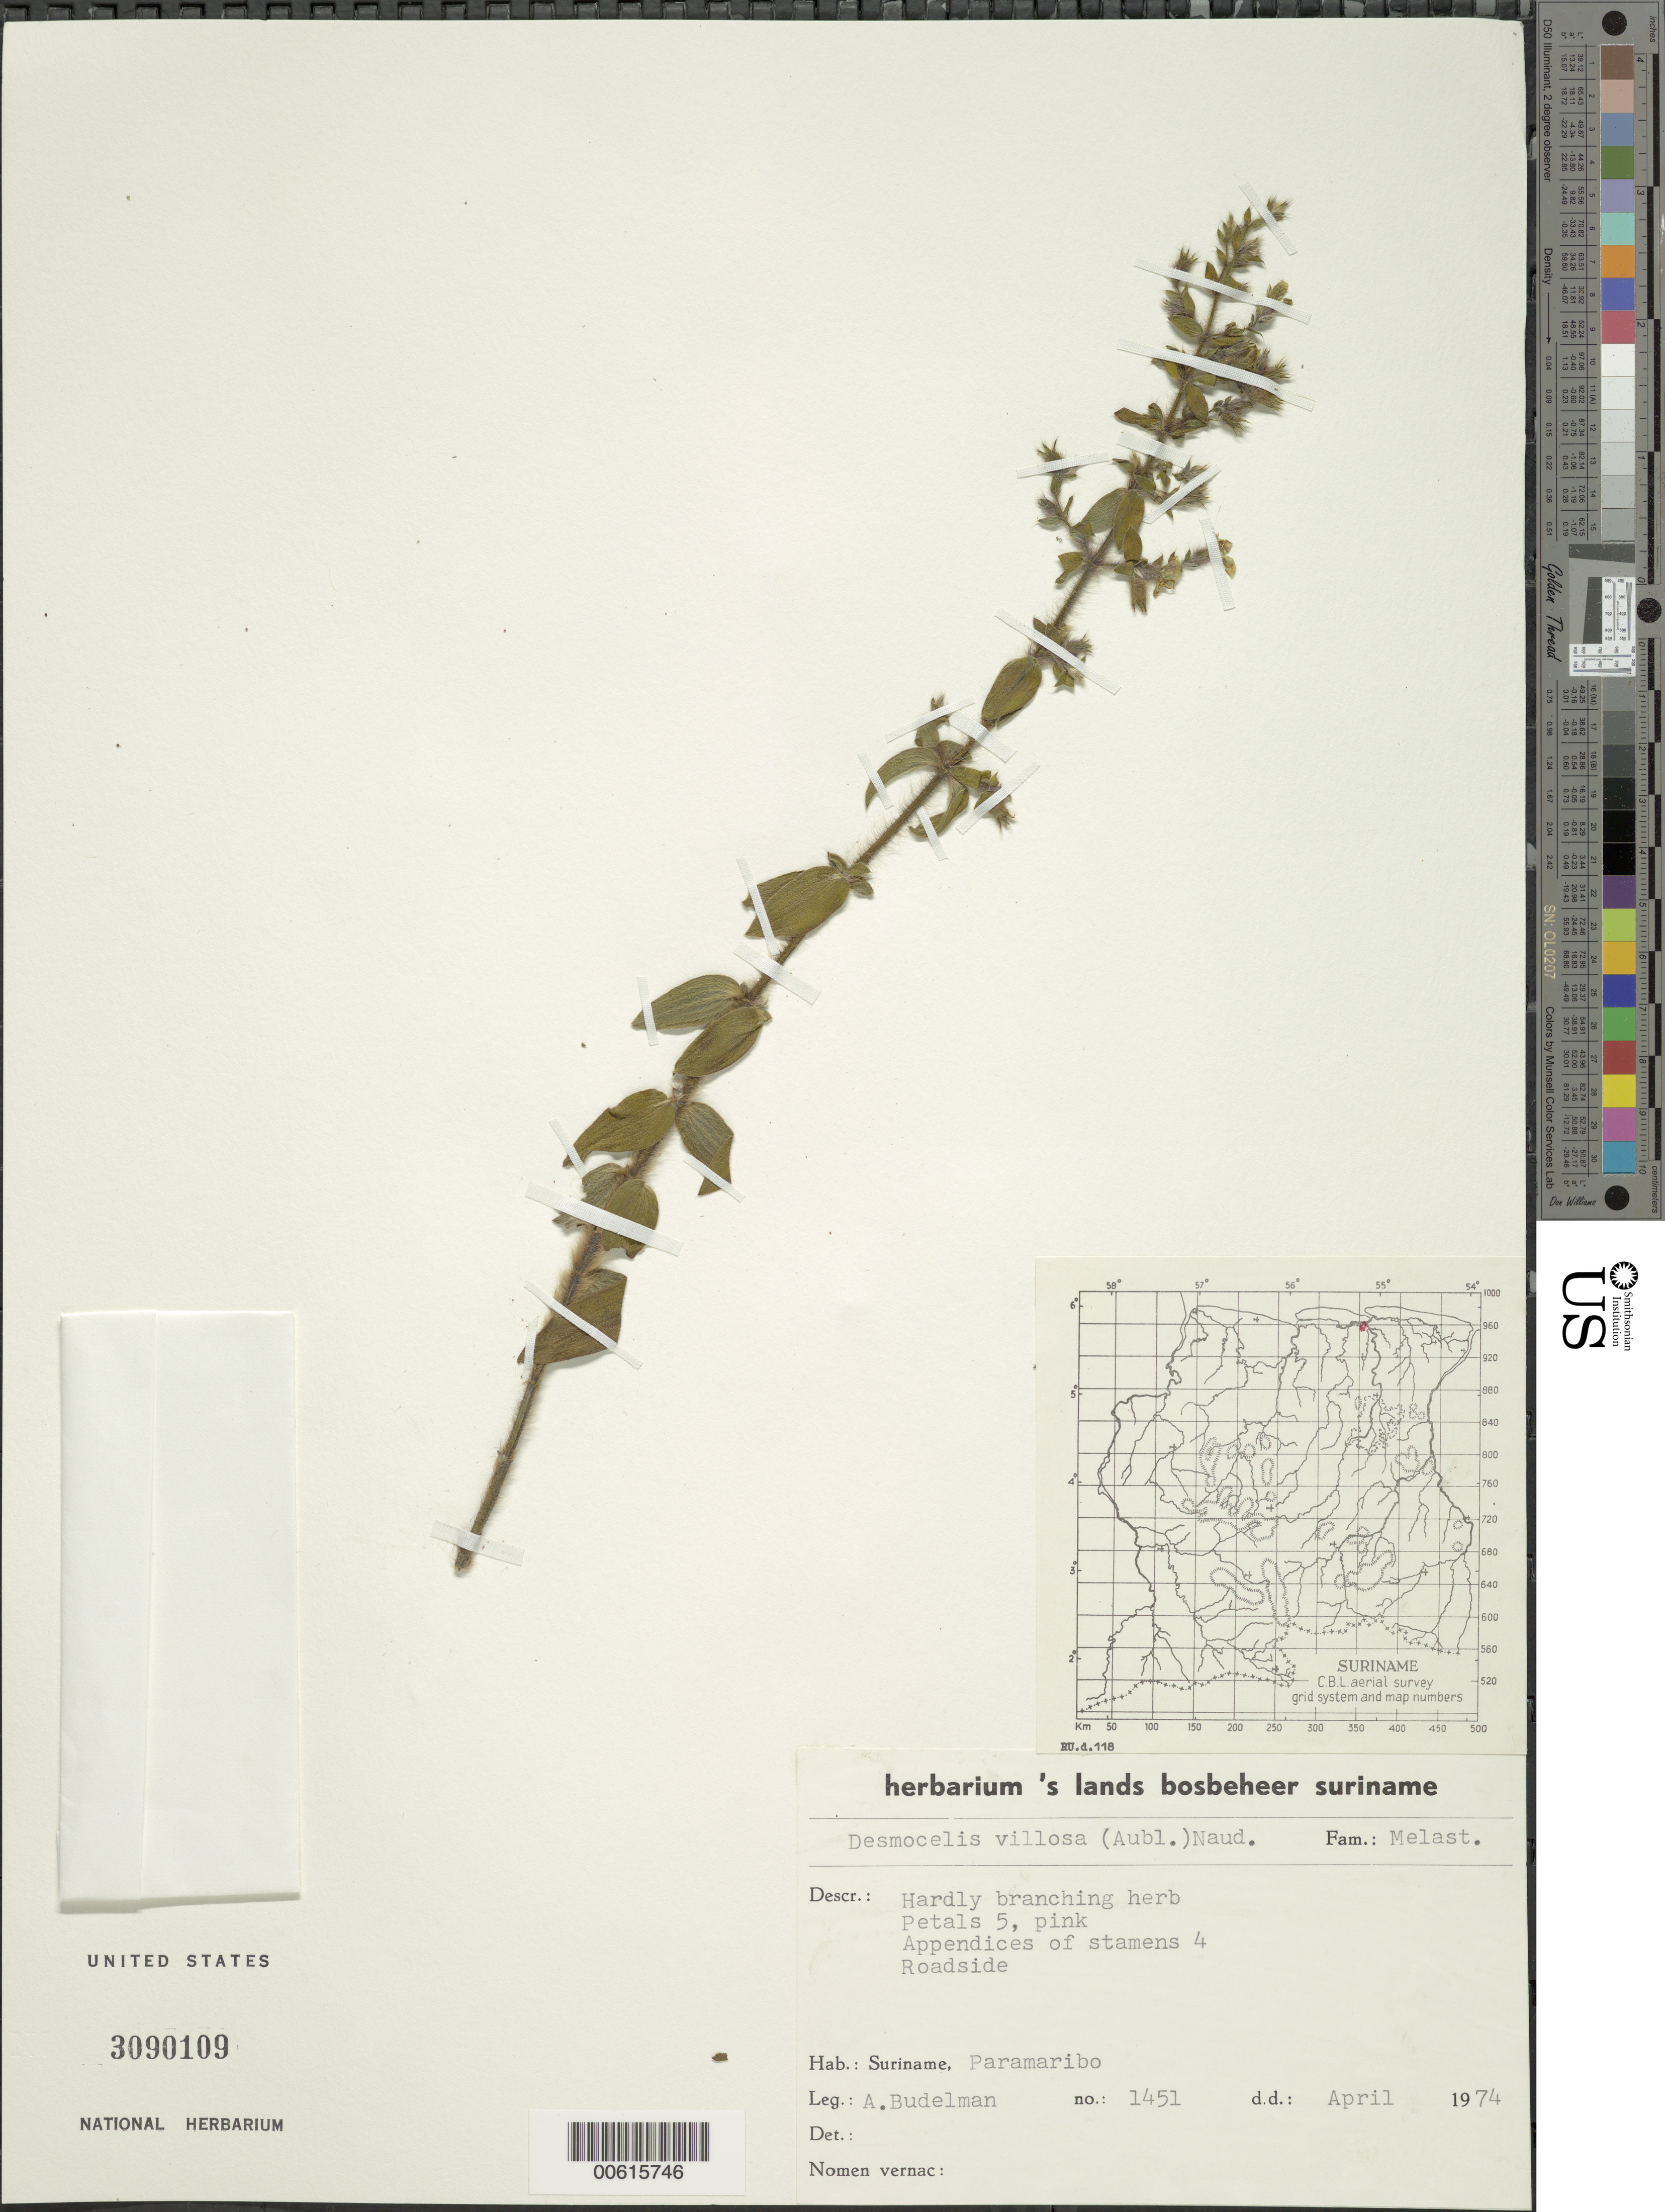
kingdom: Plantae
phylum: Tracheophyta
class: Magnoliopsida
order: Myrtales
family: Melastomataceae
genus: Desmoscelis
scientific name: Desmoscelis villosa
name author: (Aubl.) Naudin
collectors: A. Budelman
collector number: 1451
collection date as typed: Apr-74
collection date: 1974-04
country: Suriname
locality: Paramaribo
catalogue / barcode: US 3090109